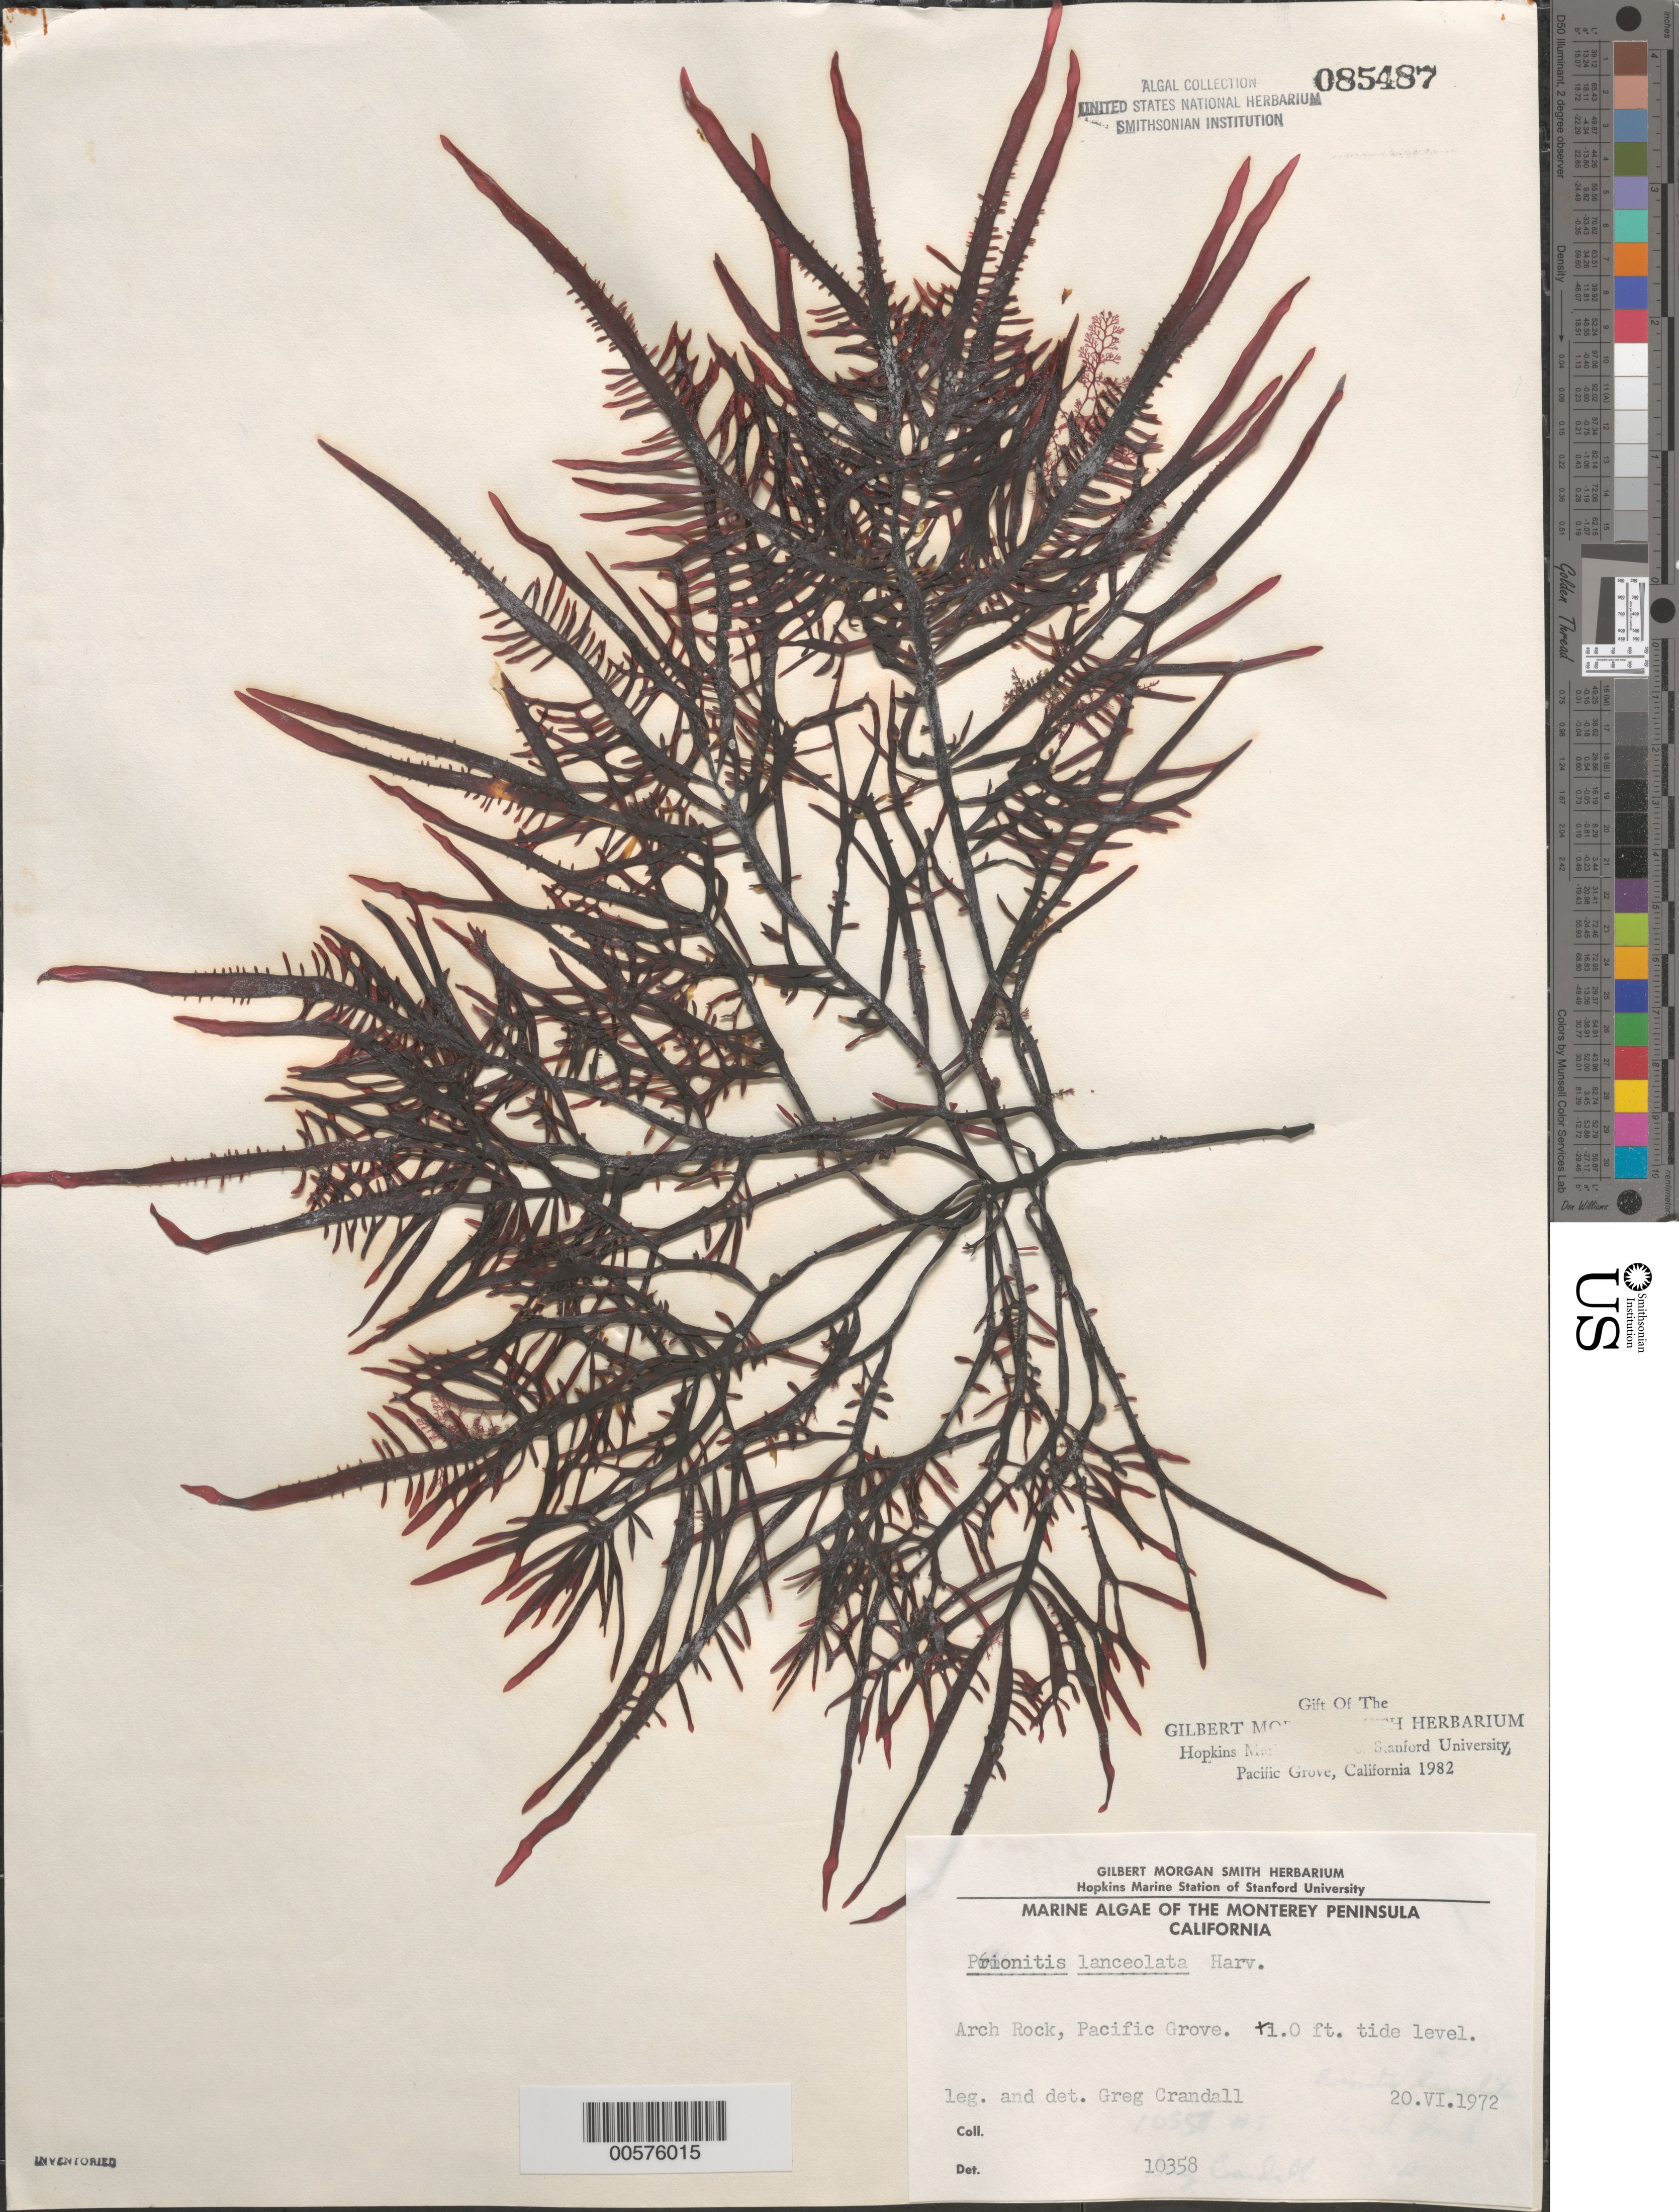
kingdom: Plantae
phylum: Rhodophyta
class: Florideophyceae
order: Cryptonemiales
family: Cryptonemiaceae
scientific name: Prionitis lanceolata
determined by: Crandall, G.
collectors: G. Crandall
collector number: IAA 10358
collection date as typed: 20 Jun 1972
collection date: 1972-06-20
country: United States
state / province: California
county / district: Monterey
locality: Arch Rock, Pacific Grove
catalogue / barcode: US 85487